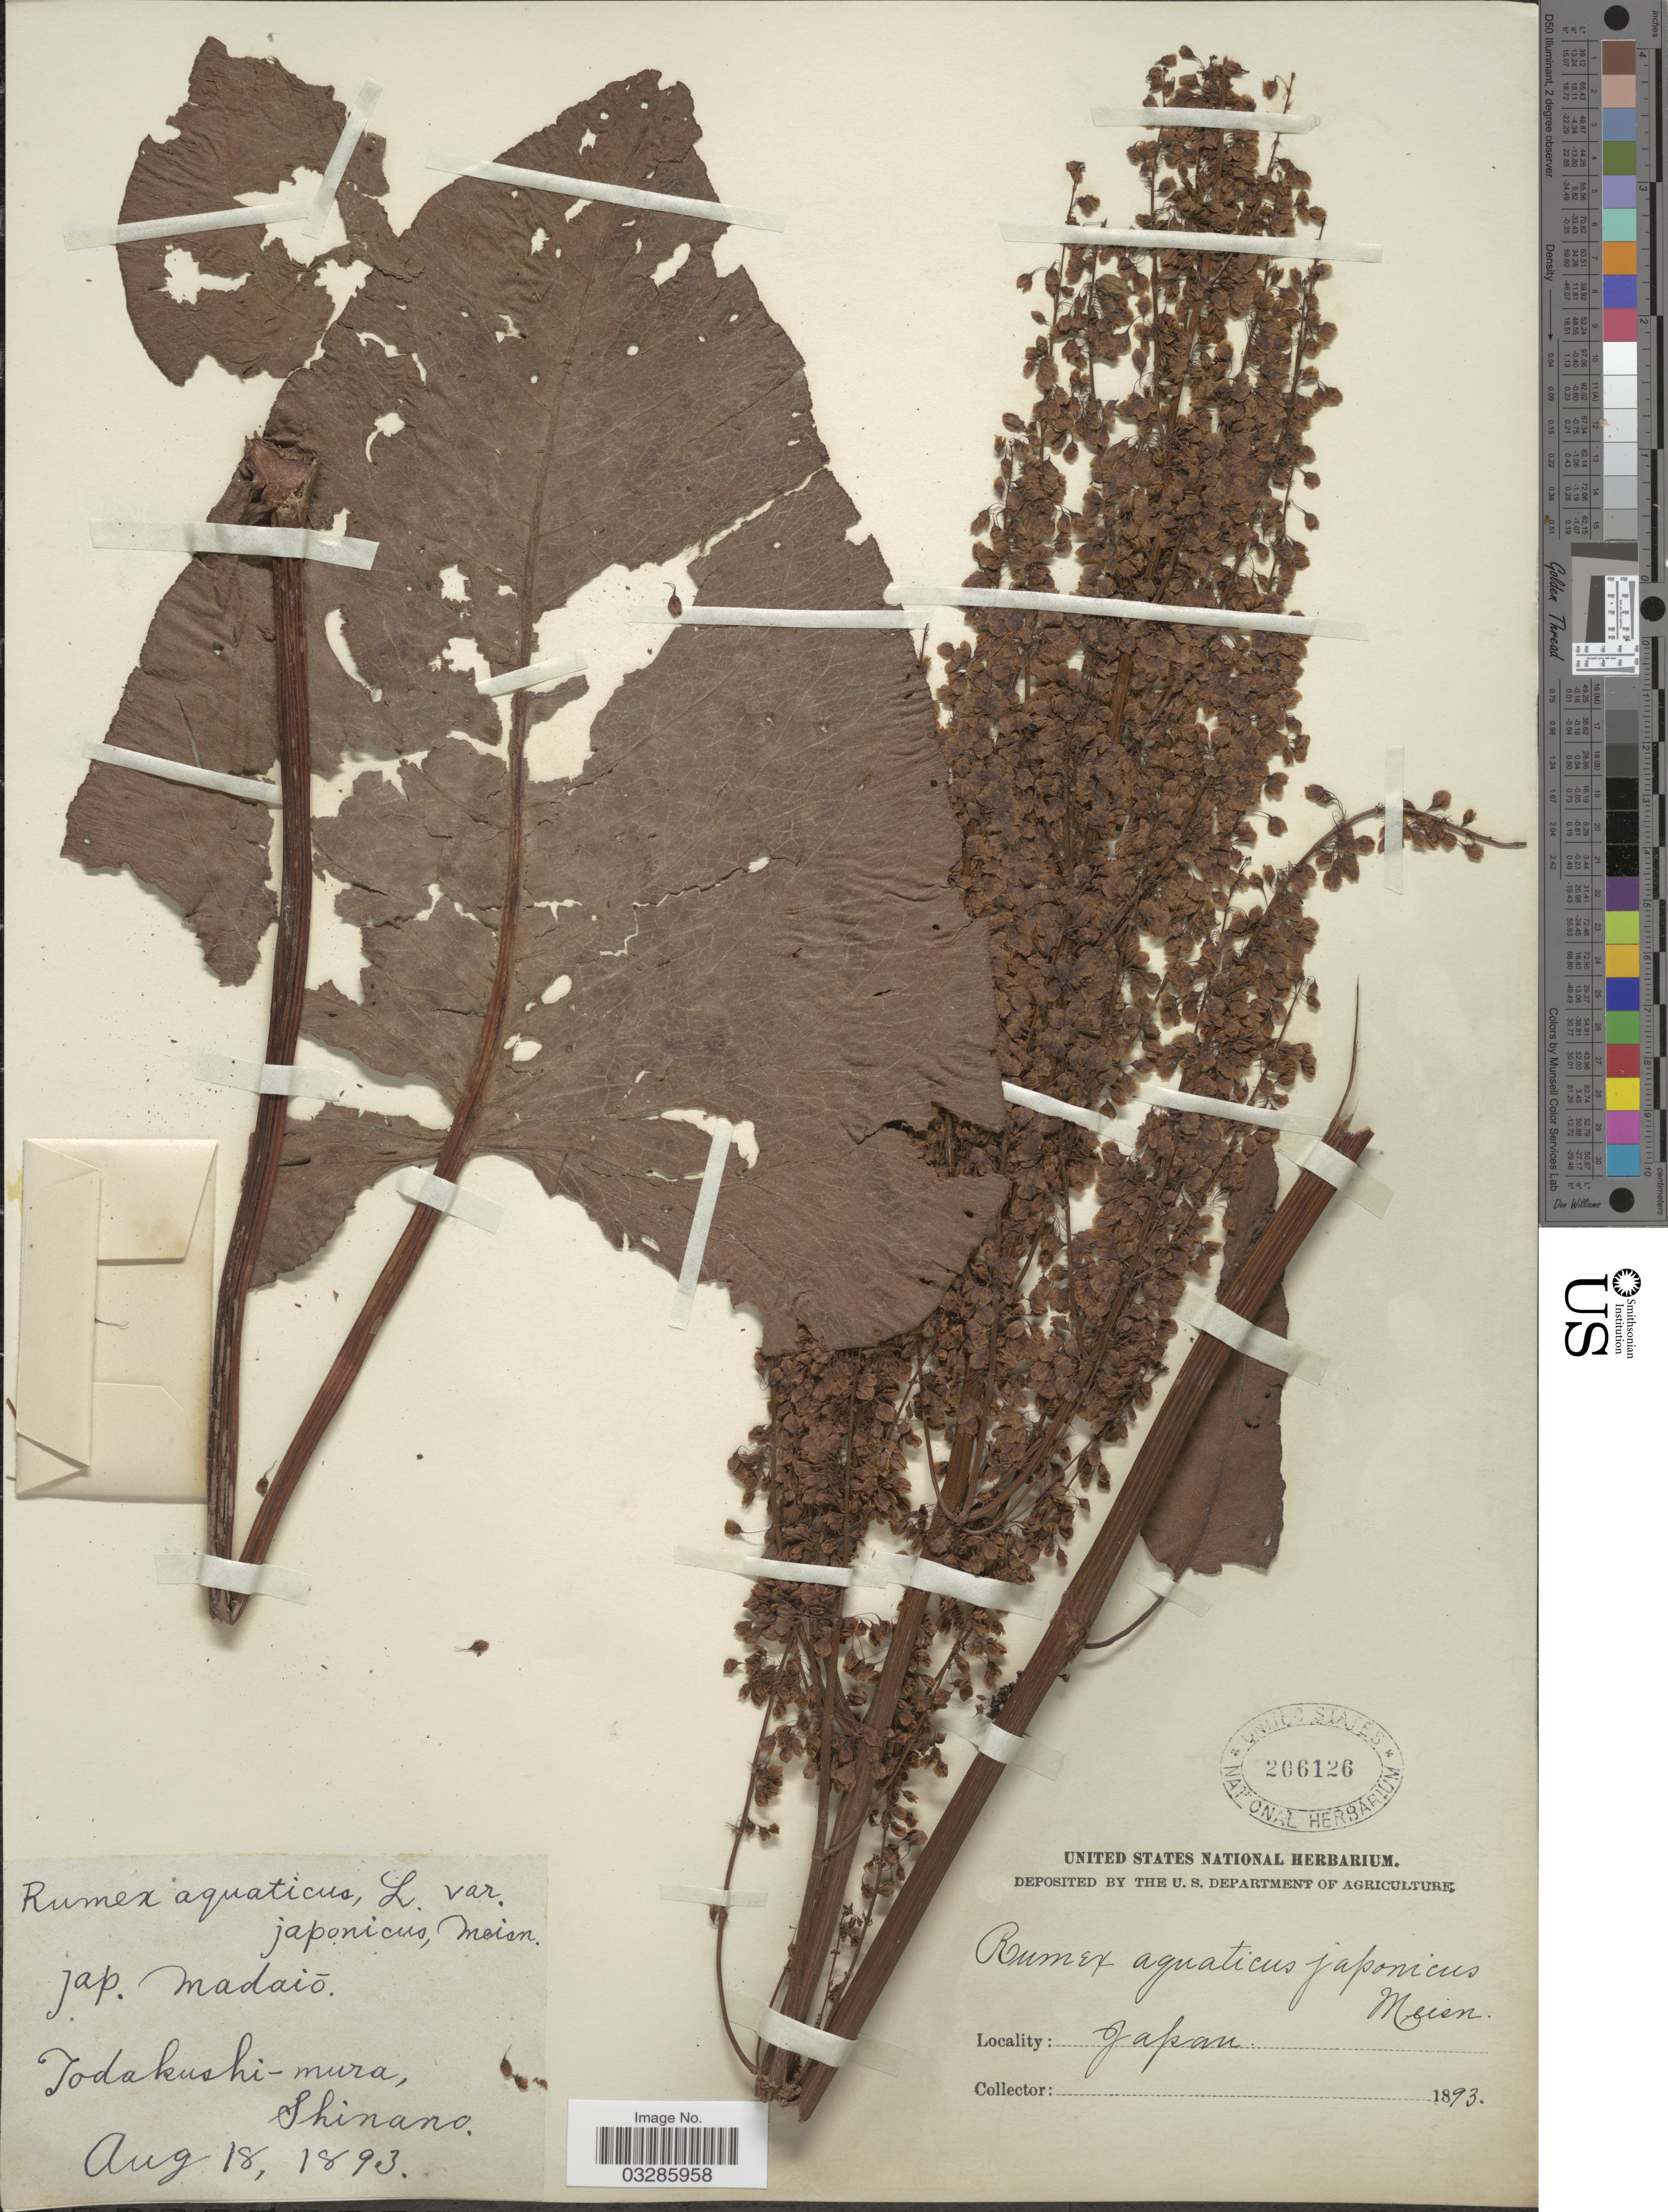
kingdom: Plantae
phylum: Tracheophyta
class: Magnoliopsida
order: Caryophyllales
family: Polygonaceae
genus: Rumex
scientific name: Rumex aquaticus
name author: L.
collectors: ex herb. United States National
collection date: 1893-08-18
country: Japan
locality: Todakushi-mura, Shinano.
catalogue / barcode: US 206126